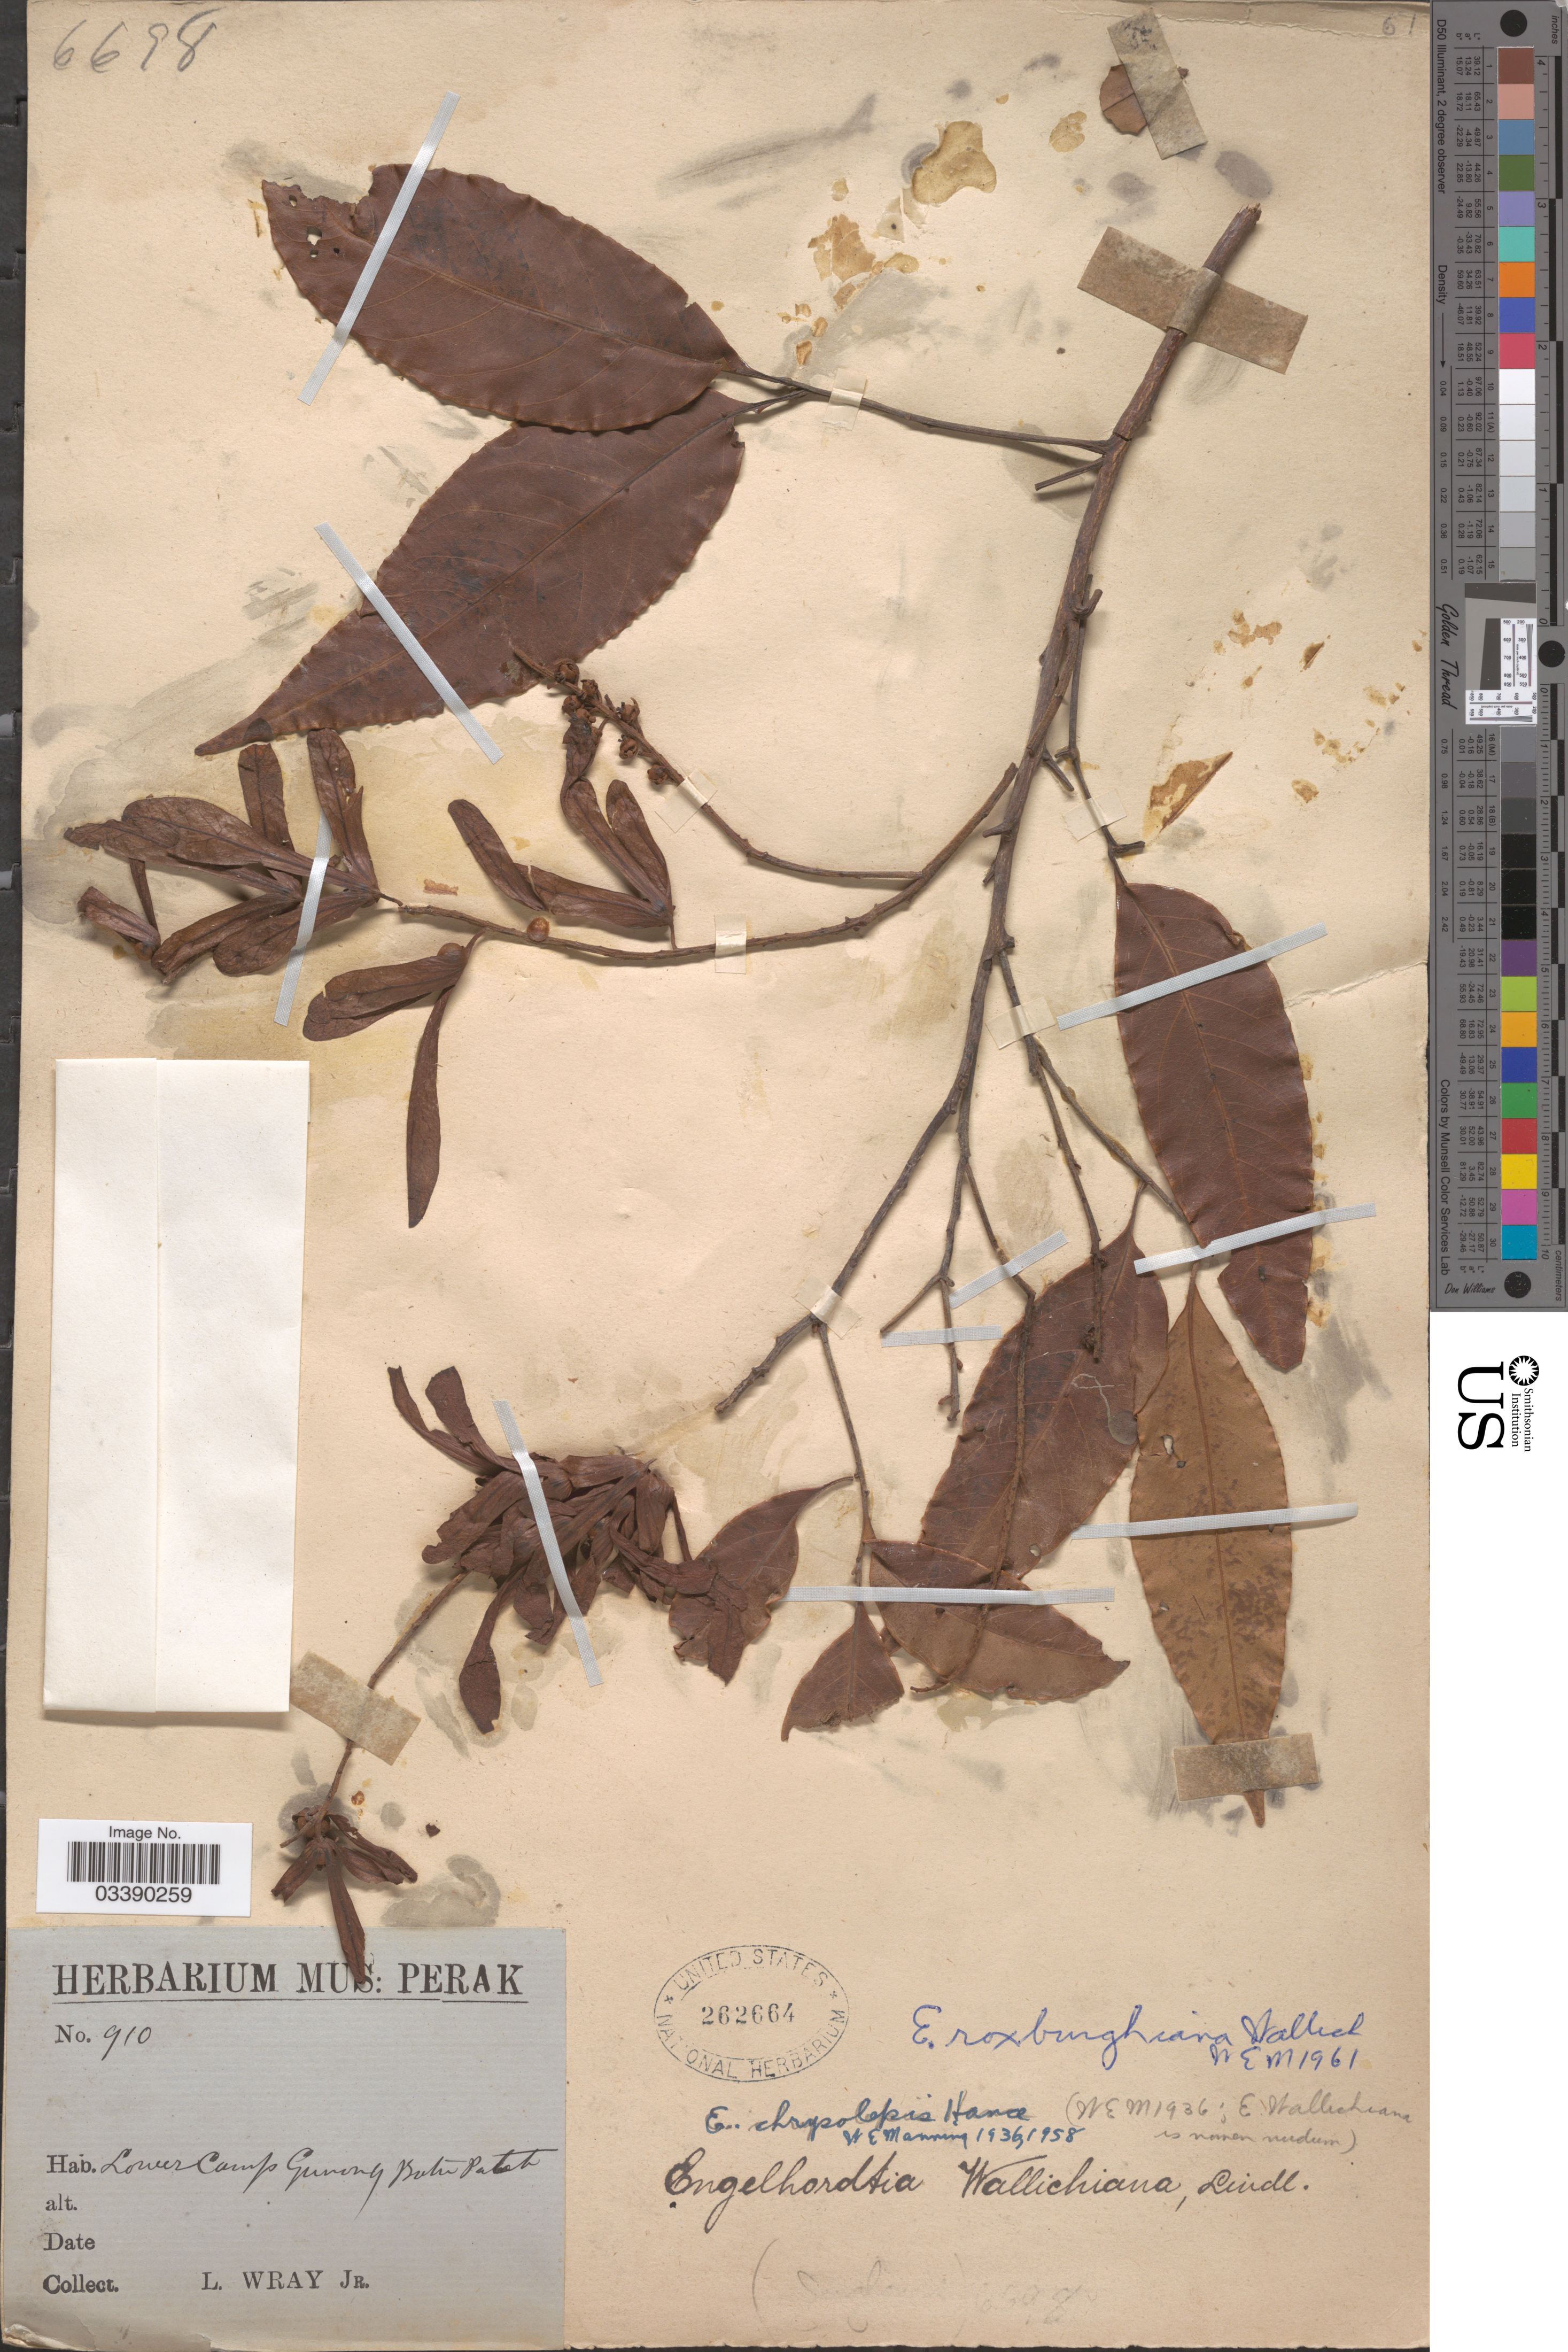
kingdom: Plantae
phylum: Tracheophyta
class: Magnoliopsida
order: Fagales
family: Juglandaceae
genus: Engelhardia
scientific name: Engelhardia roxburghiana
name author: Lindl.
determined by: Strong, M. T., (US), Smithsonian Institution - National Museum of Natural History (UNITED STATES)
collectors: L. Wray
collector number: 910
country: Malaysia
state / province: Perak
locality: Lower Camp Gunung Batu Puteh.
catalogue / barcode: US 262664